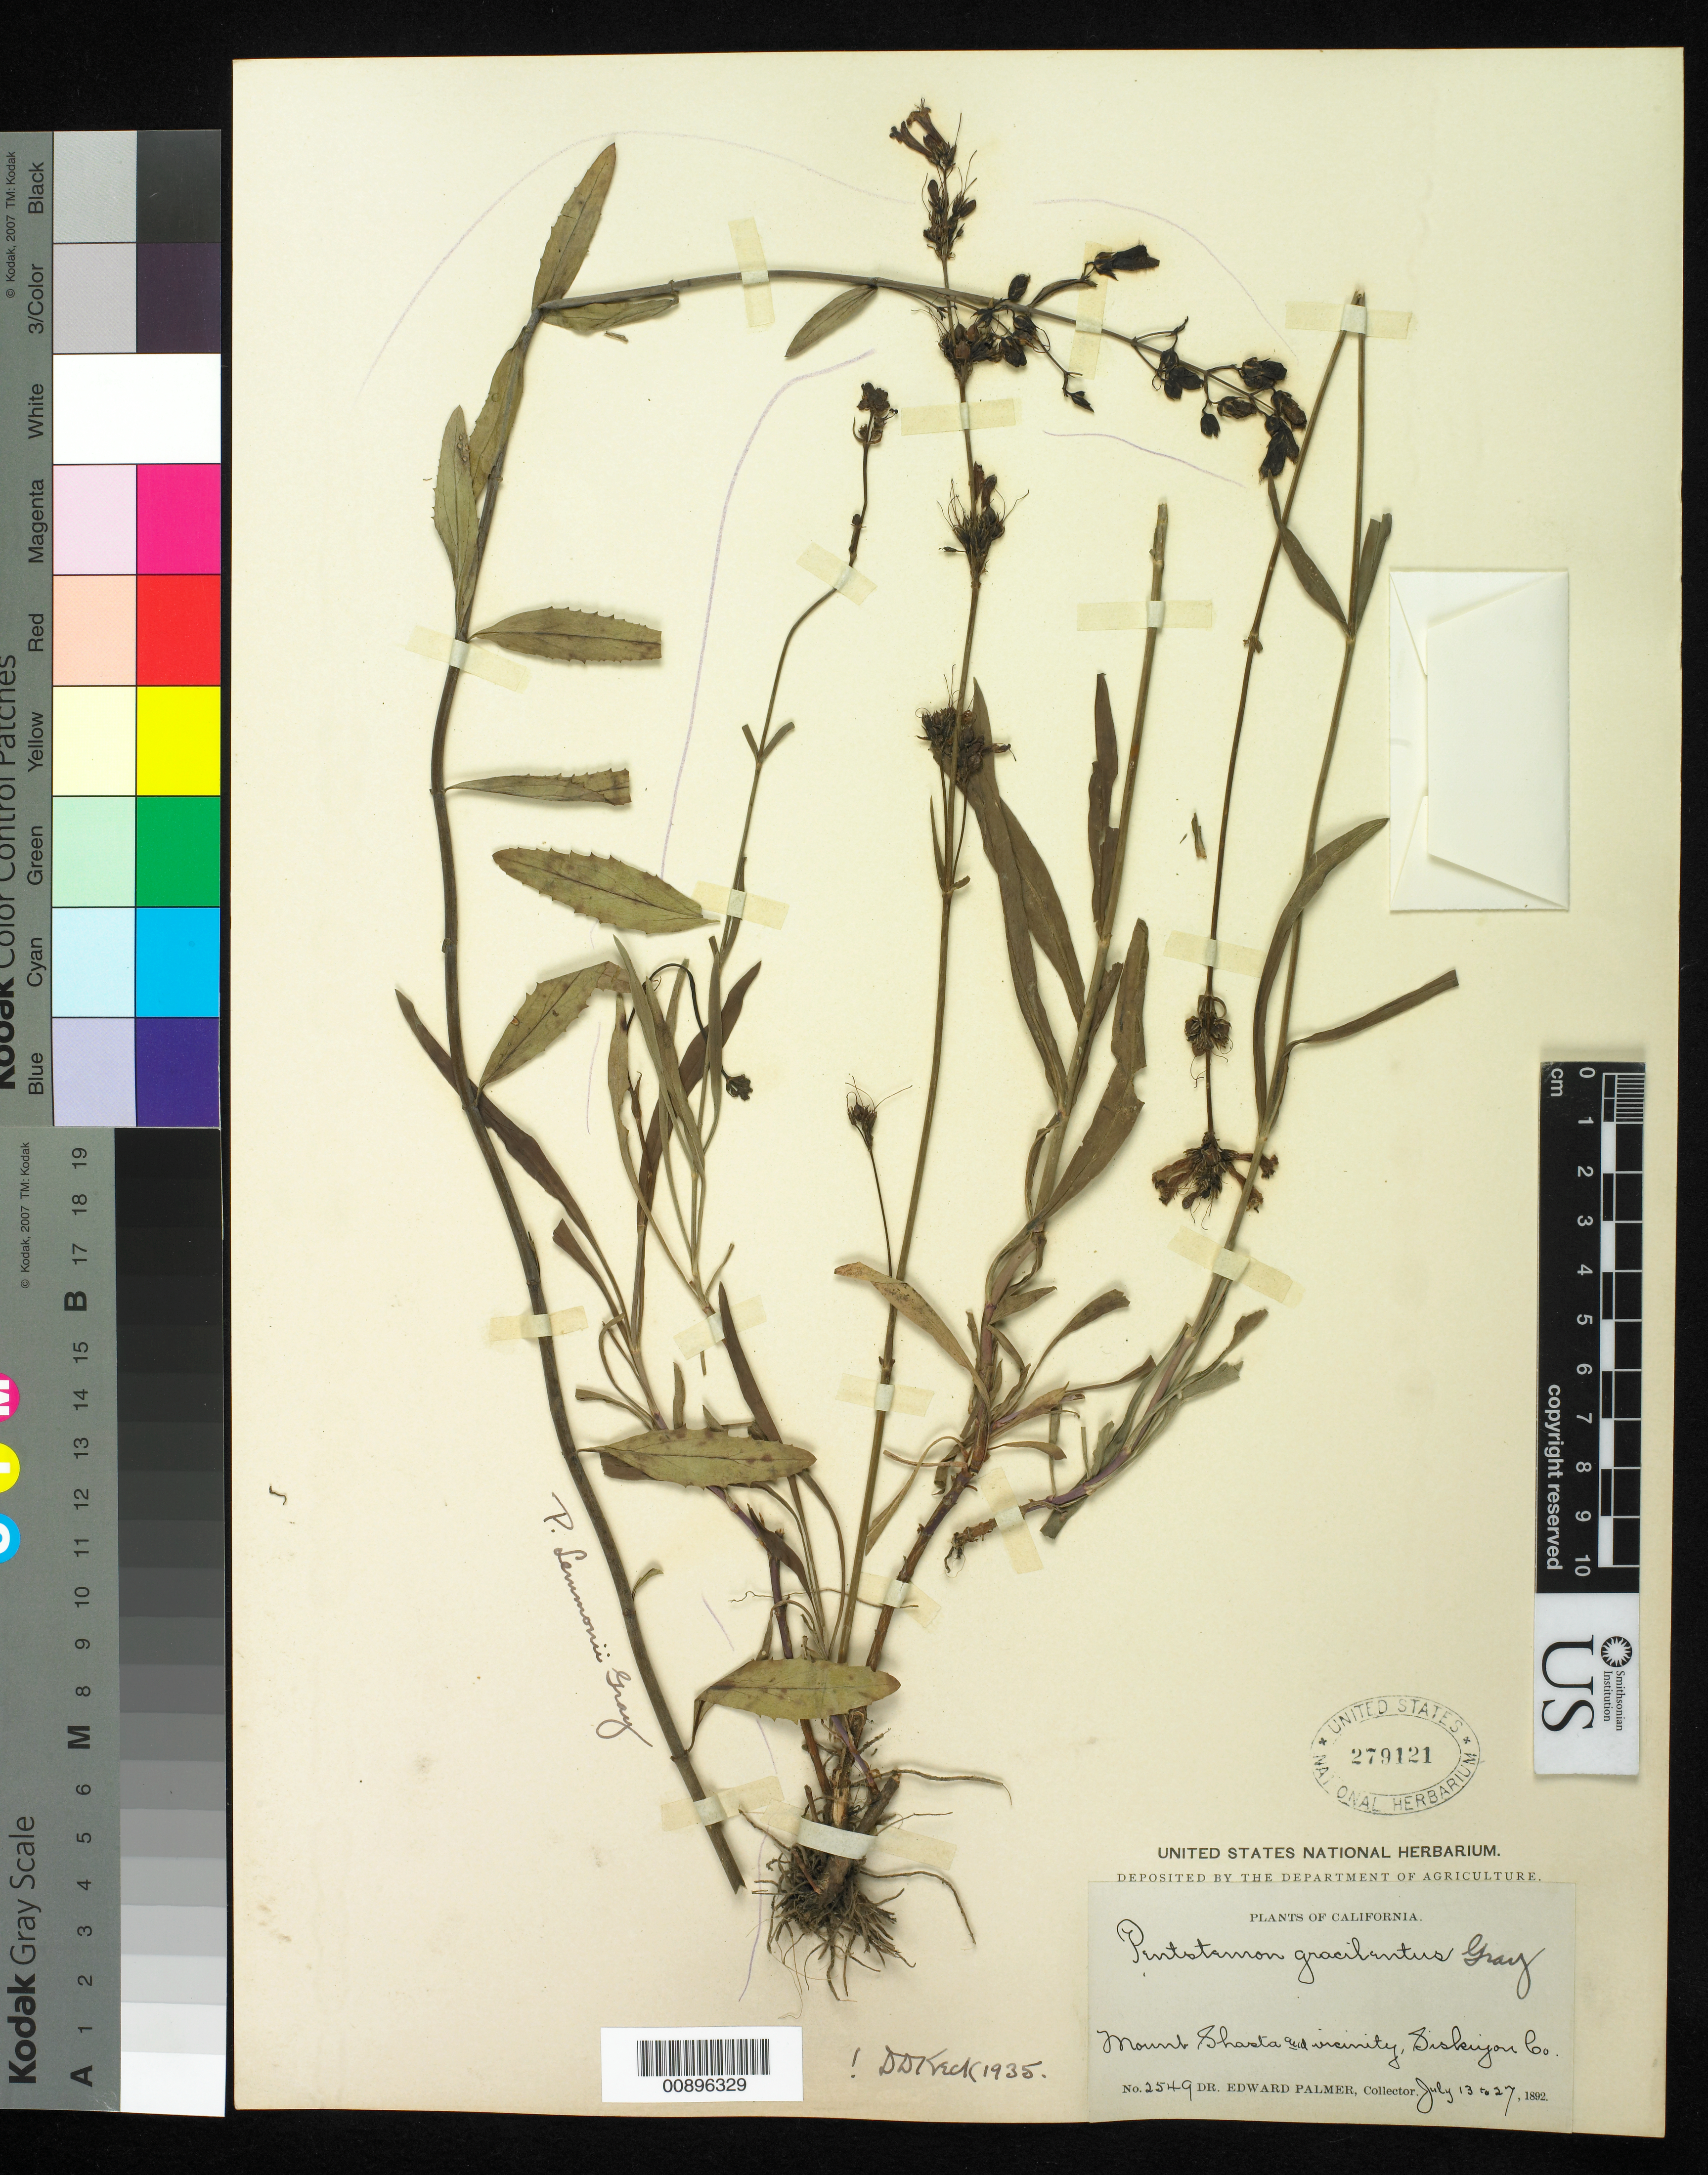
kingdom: Plantae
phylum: Tracheophyta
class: Magnoliopsida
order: Lamiales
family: Plantaginaceae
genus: Penstemon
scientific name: Penstemon gracilentus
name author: A. Gray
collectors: E. Palmer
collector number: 2549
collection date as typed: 13 Jul 1892 to 27 Jul 1892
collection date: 1892-07-13/1892-07-27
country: United States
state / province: California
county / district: Siskiyou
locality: Mount Shasta and vicinity, Siskiyou County, California.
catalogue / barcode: US 279121